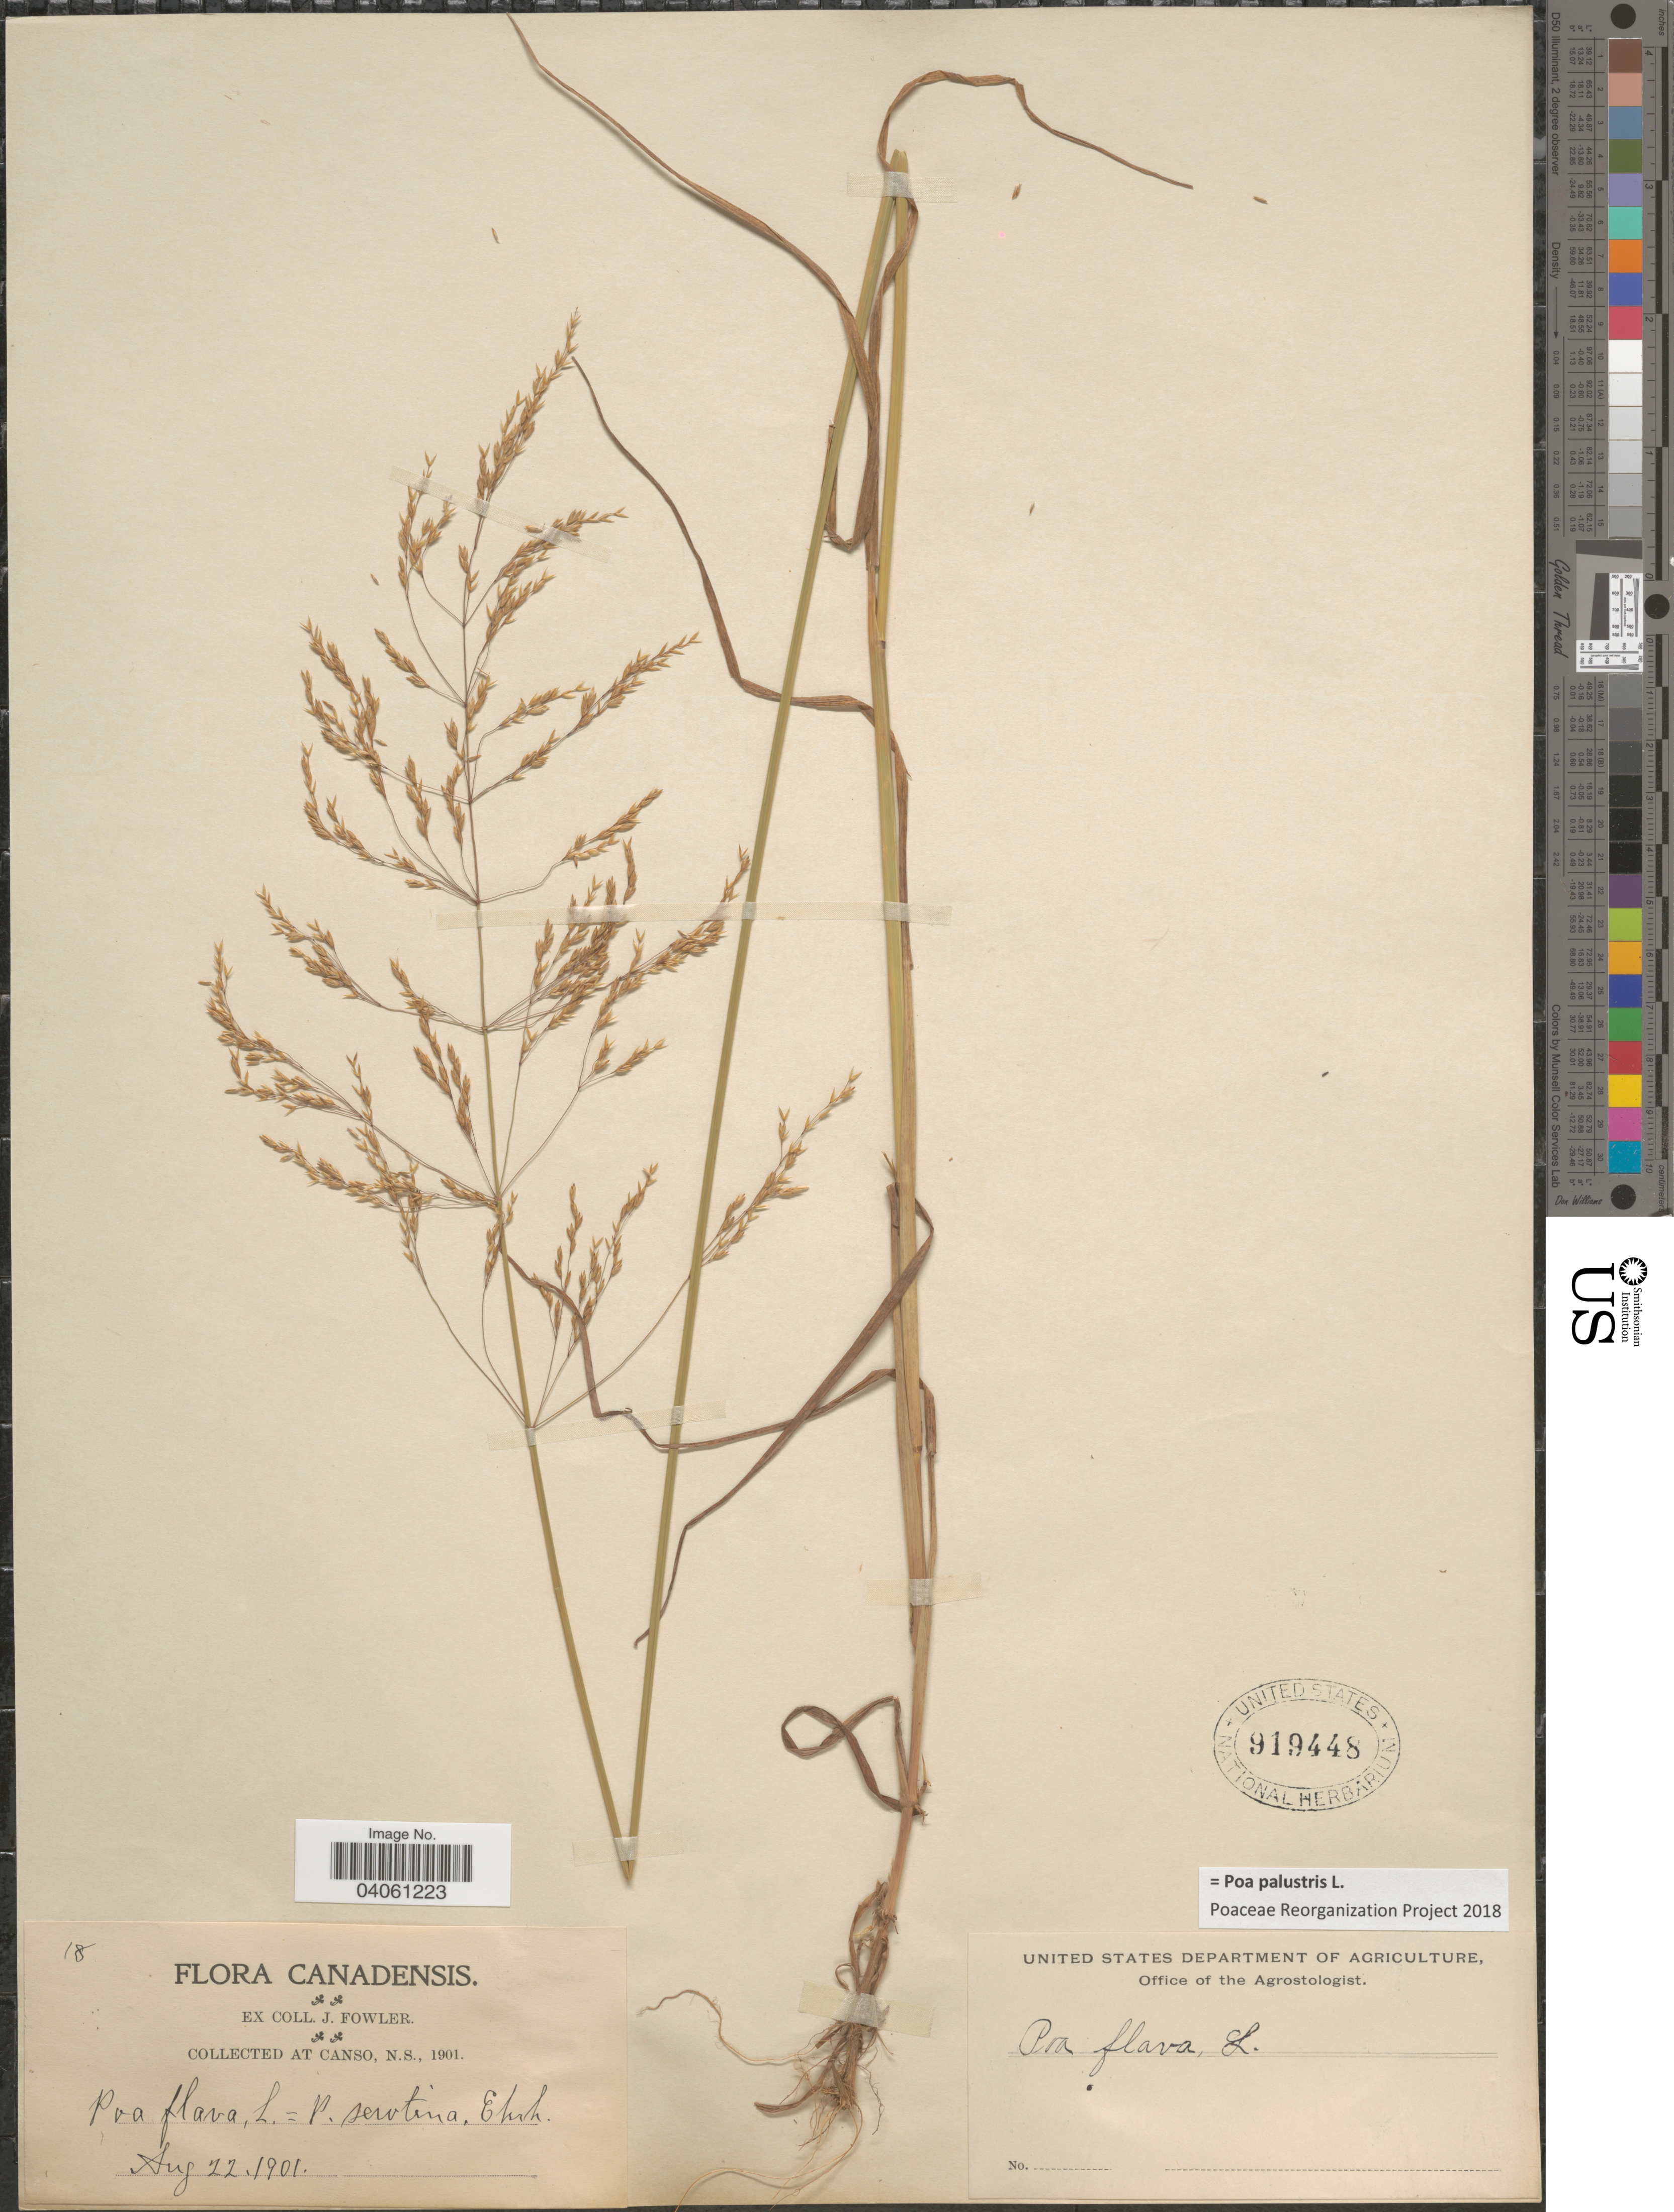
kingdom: Plantae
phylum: Tracheophyta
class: Liliopsida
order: Poales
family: Poaceae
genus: Poa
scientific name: Poa palustris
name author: L.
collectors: J. Fowler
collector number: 18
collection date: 1901-08-22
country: Canada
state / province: Nova Scotia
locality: At Canso.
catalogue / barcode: US 919448